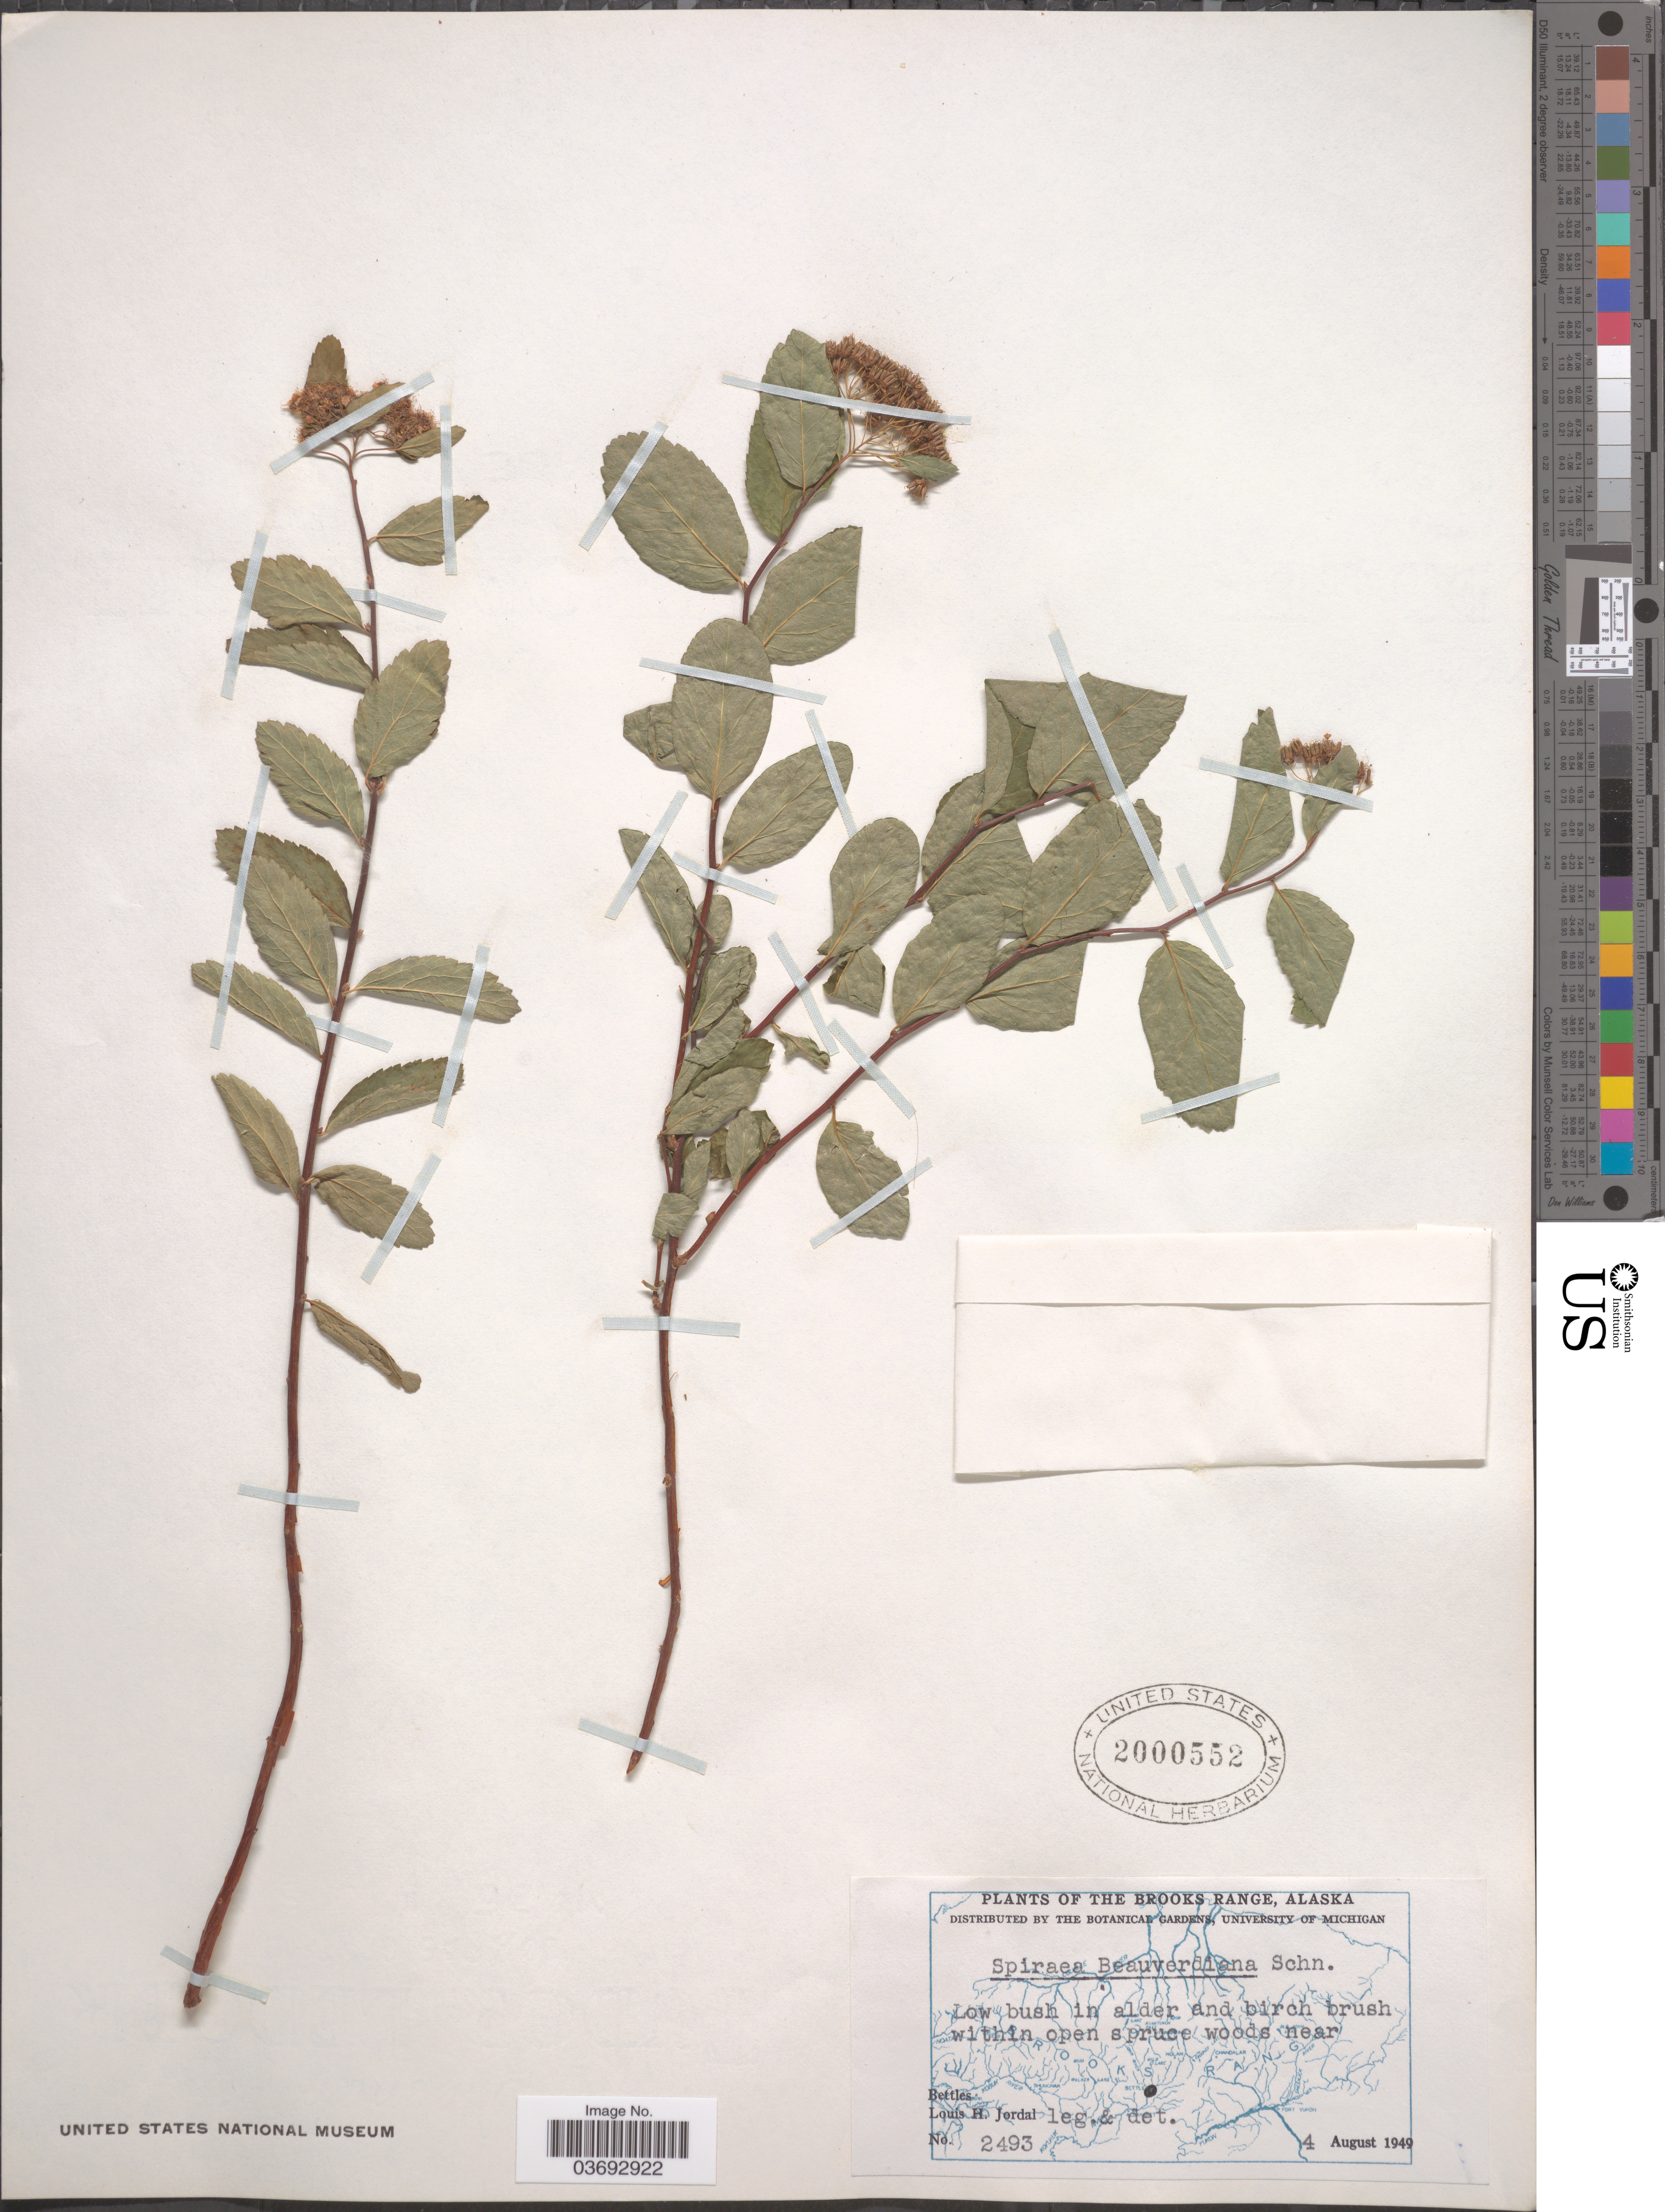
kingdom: Plantae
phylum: Tracheophyta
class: Magnoliopsida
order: Rosales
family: Rosaceae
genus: Spiraea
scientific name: Spiraea stevenii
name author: (C.K. Schneid.) Rydb.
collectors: L. Jordal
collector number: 2493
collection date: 1949-08-04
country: United States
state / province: Alaska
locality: The Brooks Range. Low bush in alder and birch brush within open spruce woods near Bettles.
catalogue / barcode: US 2000552